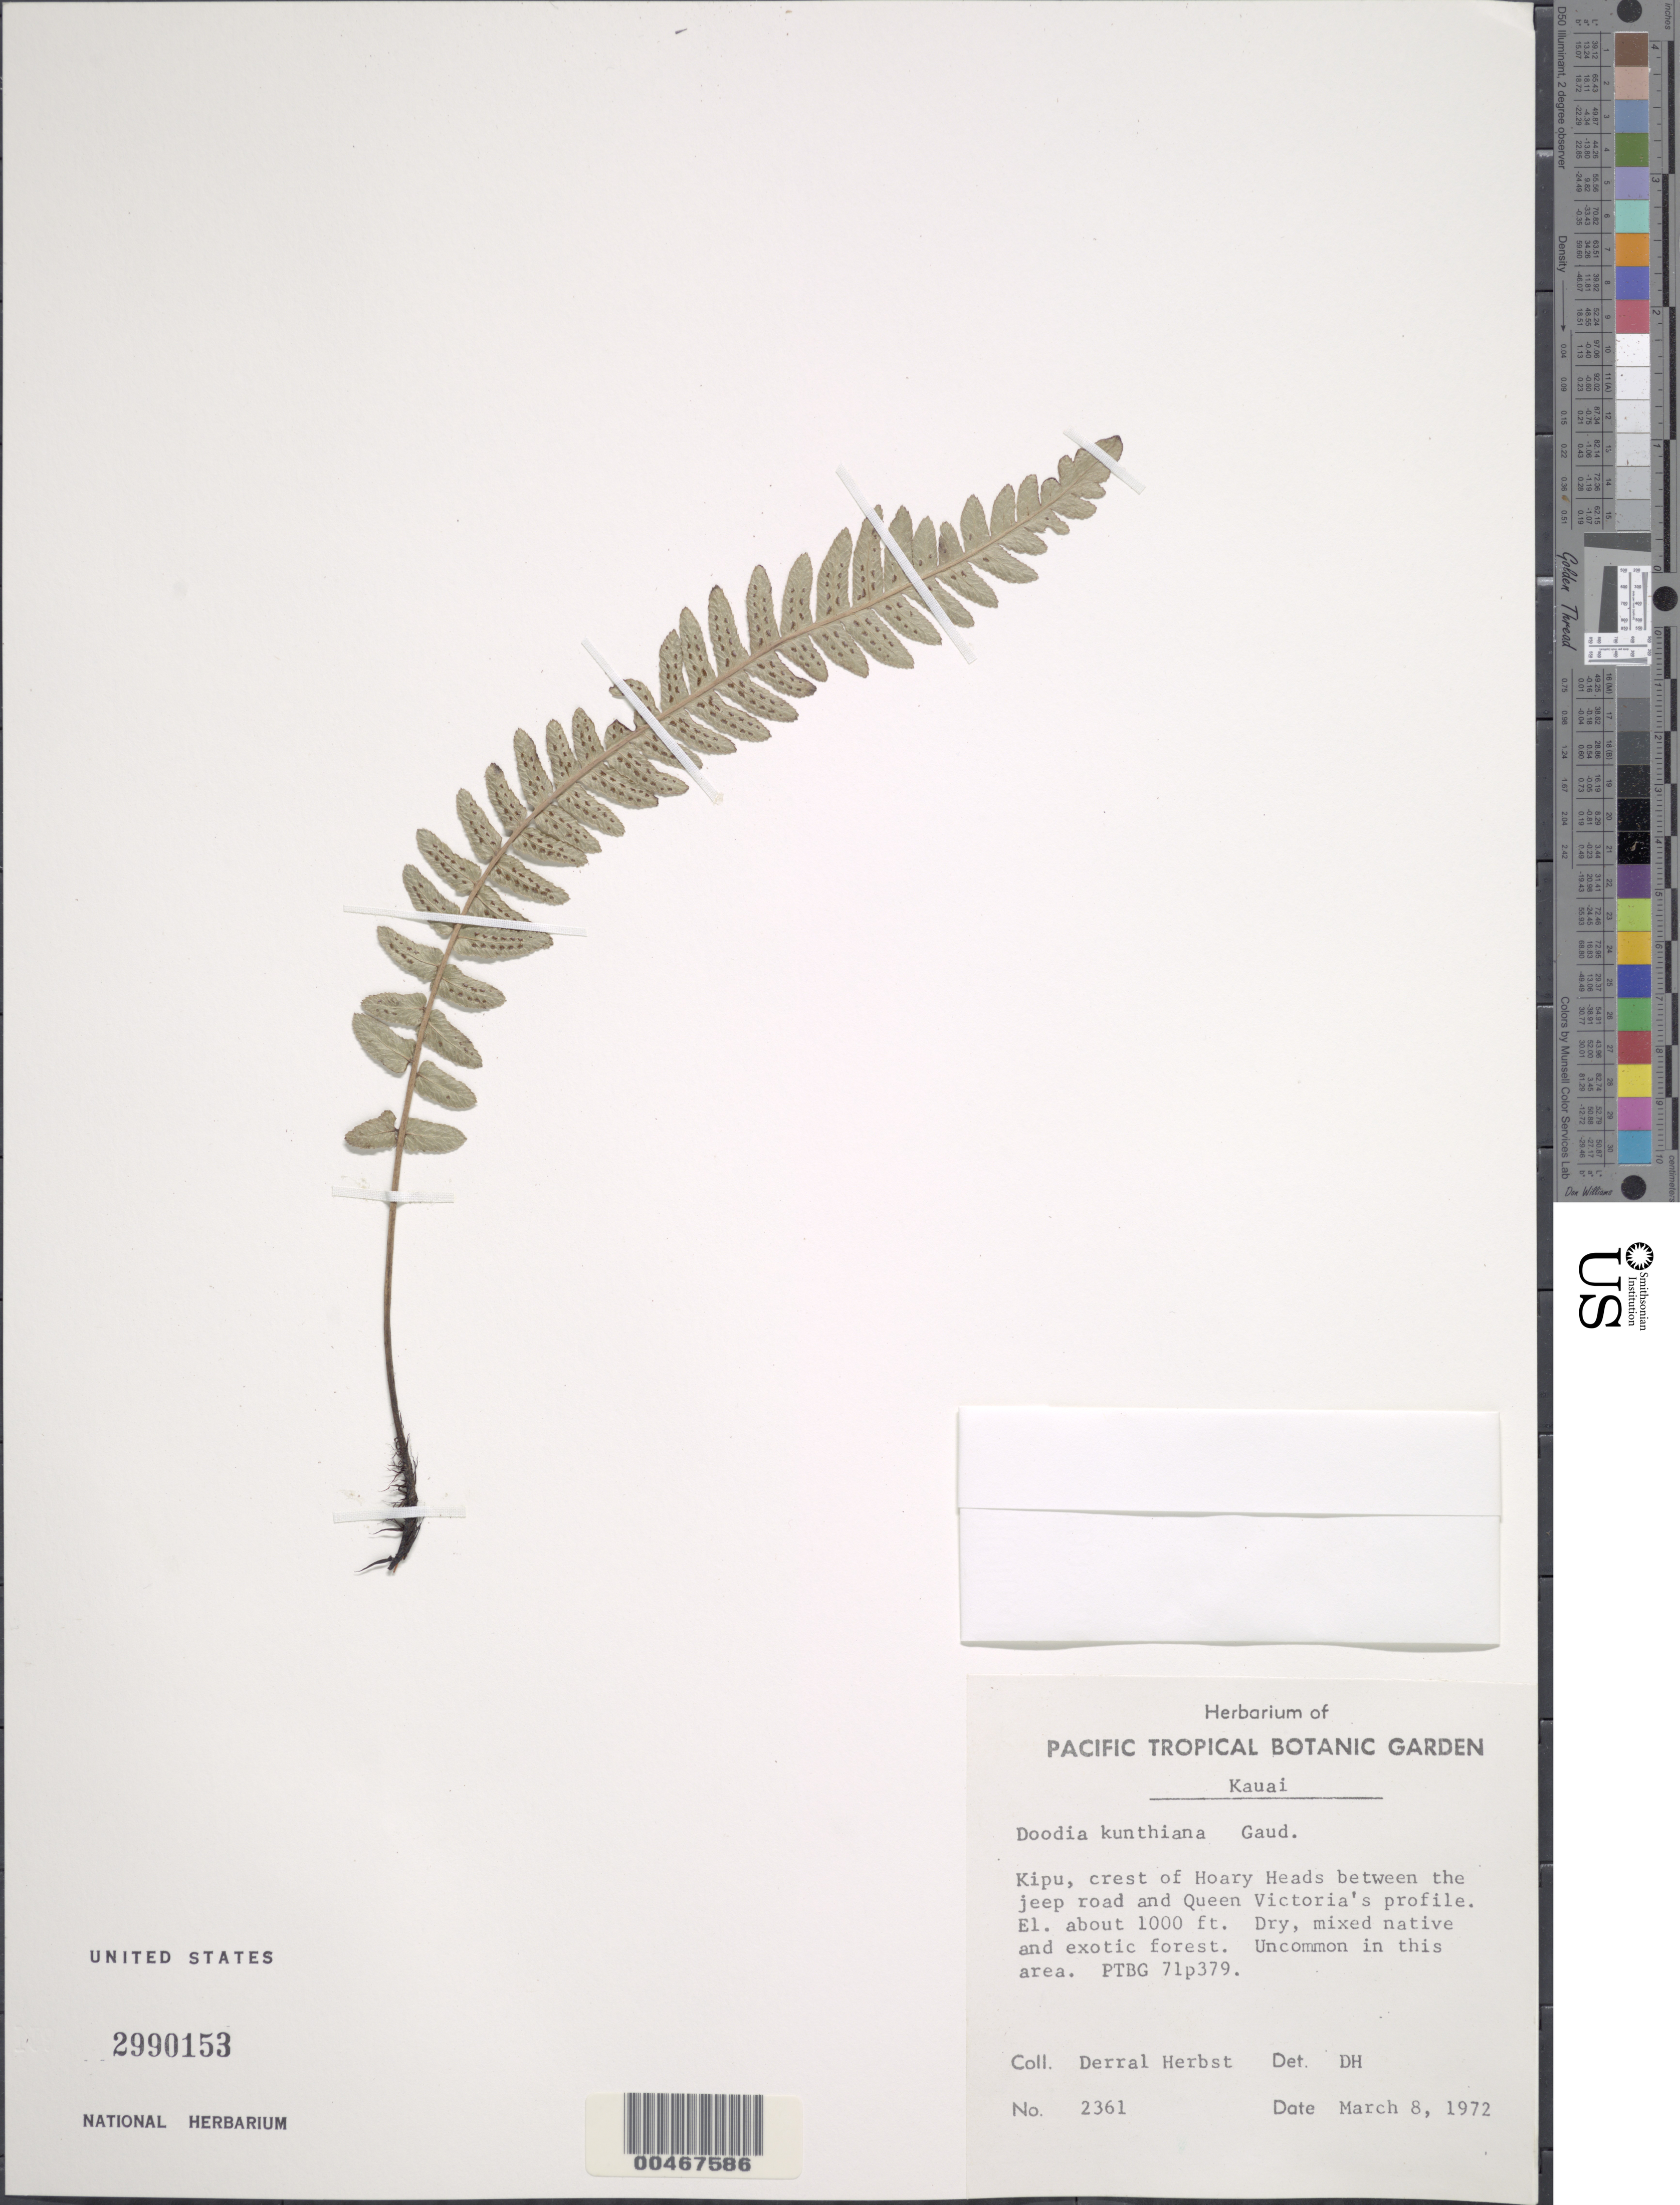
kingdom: Plantae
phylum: Tracheophyta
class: Polypodiopsida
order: Polypodiales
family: Blechnaceae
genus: Doodia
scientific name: Doodia kunthiana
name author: Gaudich.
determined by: Herbst, D. R.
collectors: D. R. Herbst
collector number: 2361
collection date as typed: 8 Mar 1972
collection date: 1972-03-08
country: United States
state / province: Hawaii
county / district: Kauai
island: Kaua'i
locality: Kipu, crest of Hoary Heads between the jeep rd. and Queen Victoria's profile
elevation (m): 305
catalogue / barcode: US 2990153